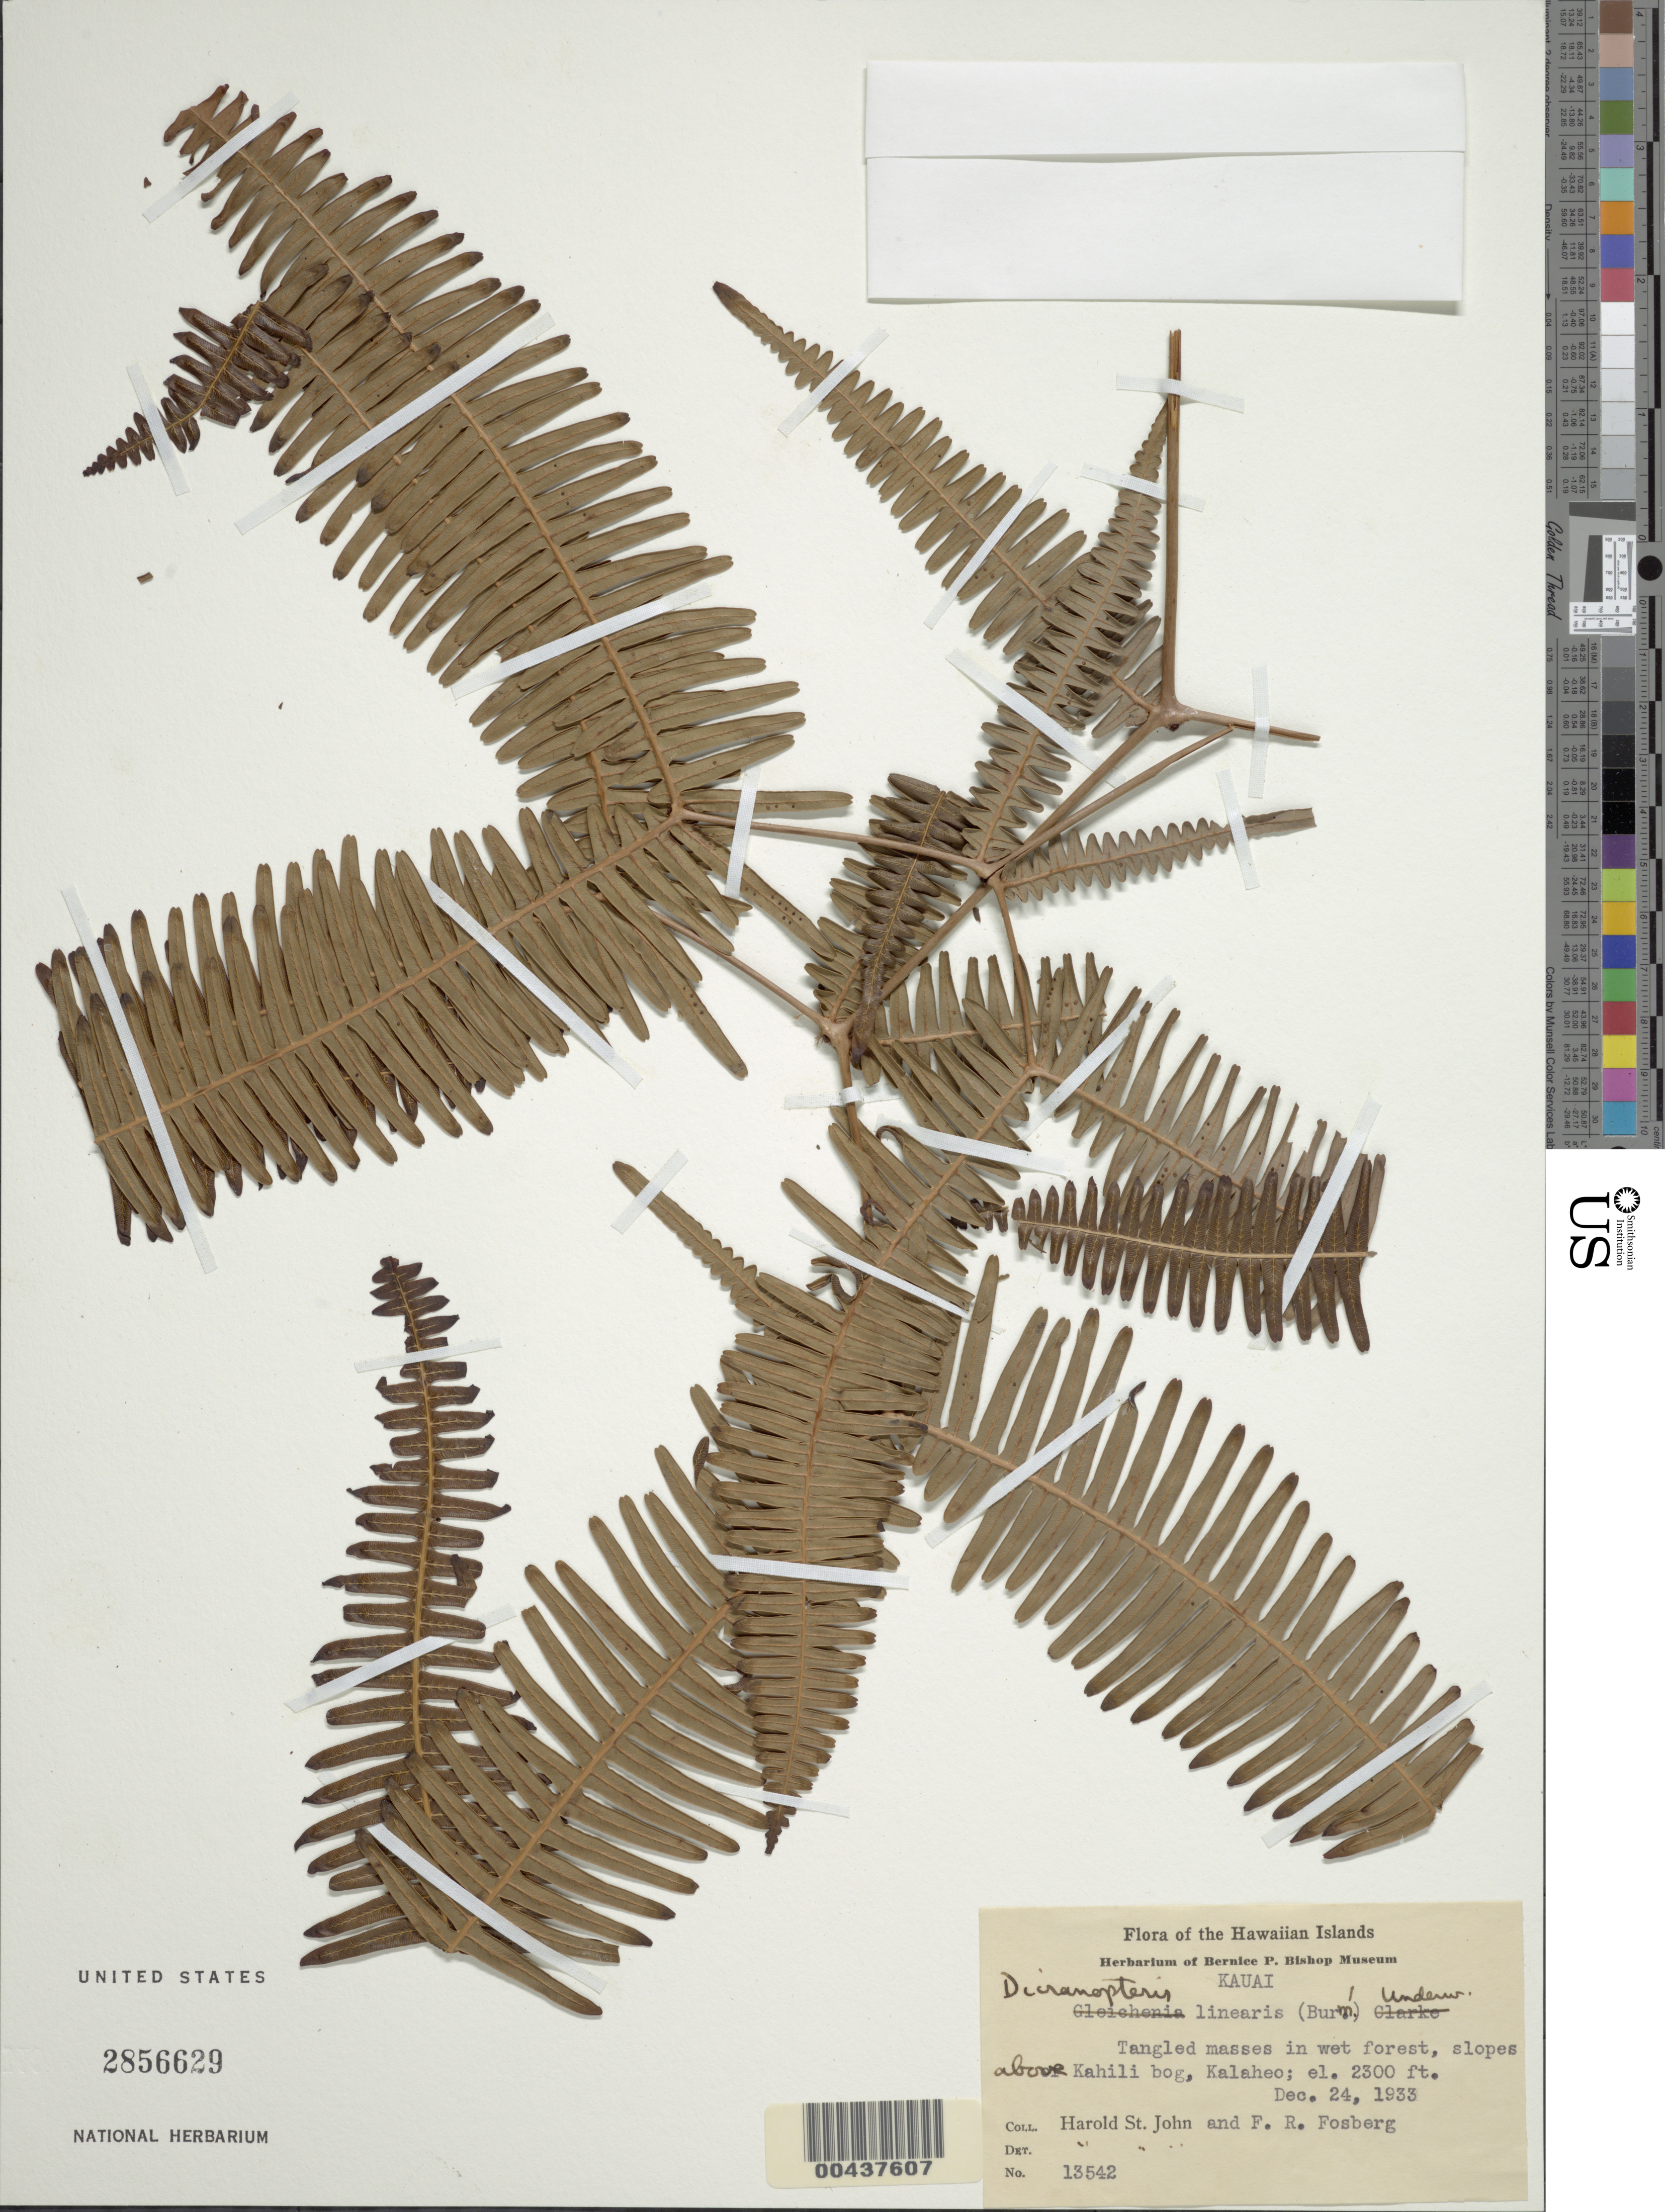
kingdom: Plantae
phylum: Tracheophyta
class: Polypodiopsida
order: Gleicheniales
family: Gleicheniaceae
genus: Dicranopteris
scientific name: Dicranopteris linearis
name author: (Burm. f.) Underw.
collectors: H. St. John & F. R. Fosberg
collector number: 13542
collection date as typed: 24 Dec 1933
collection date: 1933-12-24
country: United States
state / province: Hawaii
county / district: Kauai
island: Kaua'i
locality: slopes above Kahili bog, Kalaheo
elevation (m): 701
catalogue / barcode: US 2856629